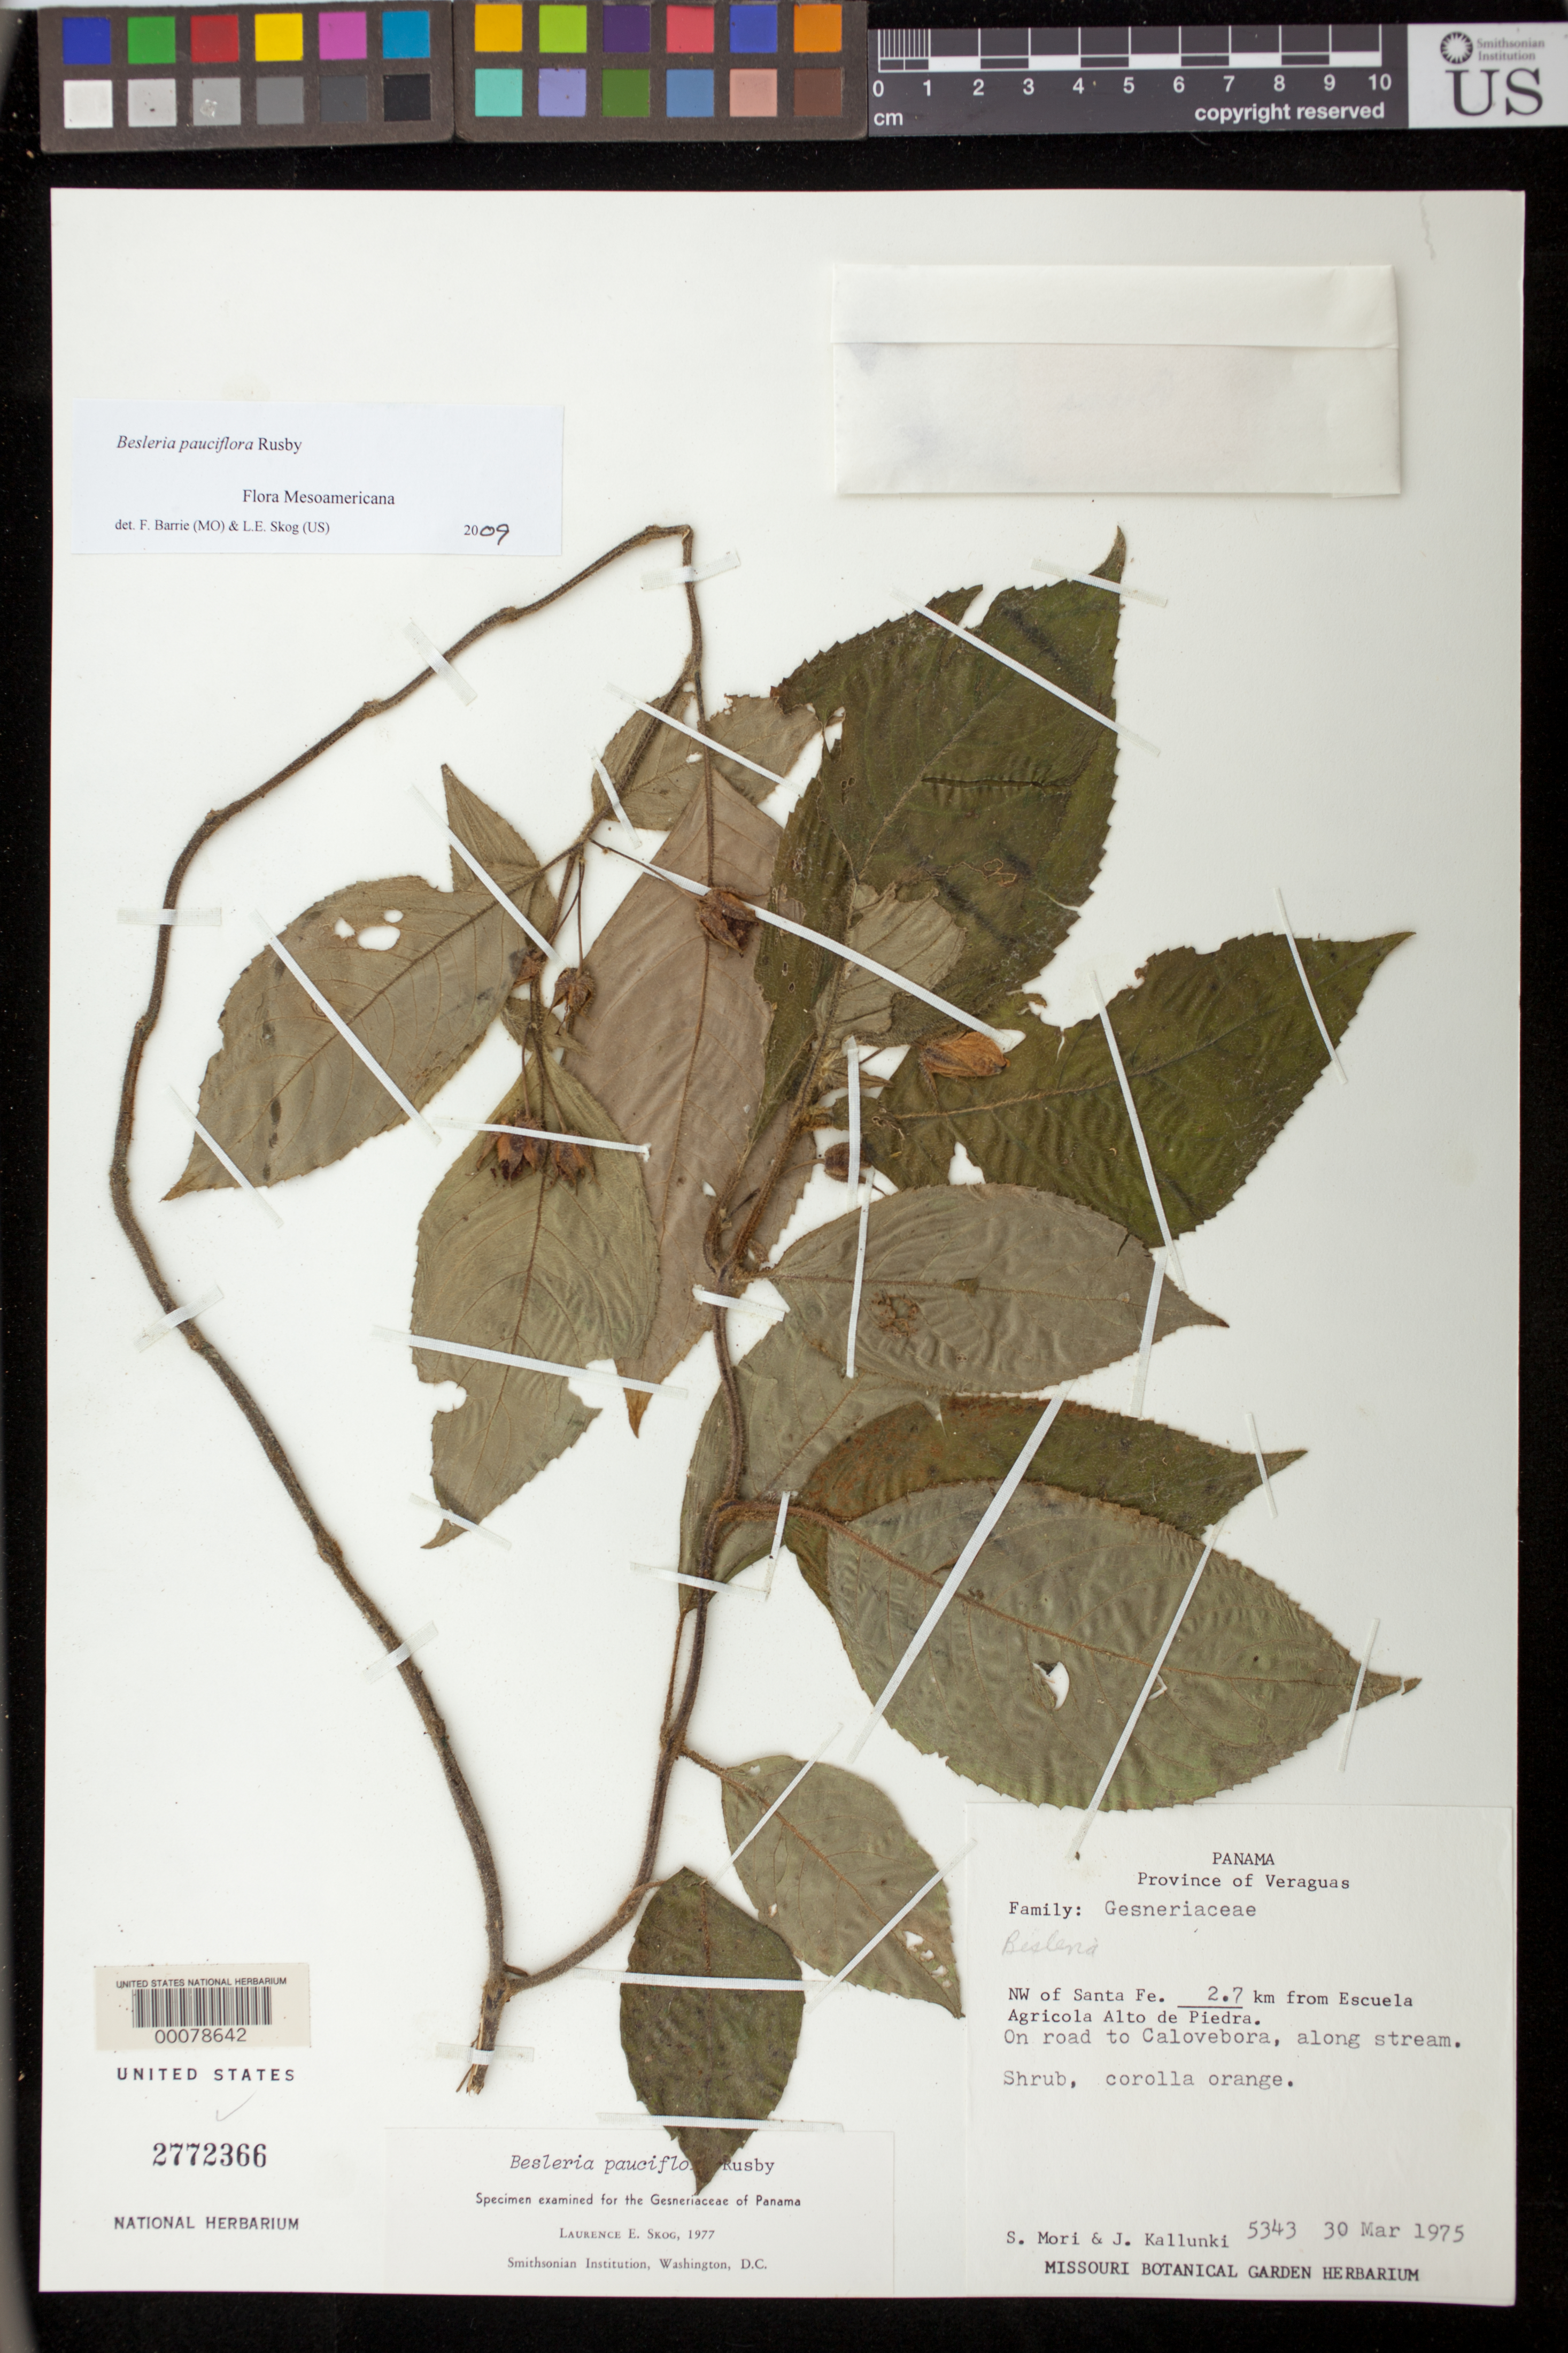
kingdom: Plantae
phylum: Tracheophyta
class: Magnoliopsida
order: Lamiales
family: Gesneriaceae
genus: Besleria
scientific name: Besleria pauciflora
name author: Rusby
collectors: S. Mori & J. Kallunki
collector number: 5343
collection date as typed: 30 Mar 1975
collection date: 1975-03-30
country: Panama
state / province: Veraguas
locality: NW of Santa Fe, 2.7 km from Escuela Agricola Alto de Piedra, on road to Calovebora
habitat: along stream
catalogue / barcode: US 2772366